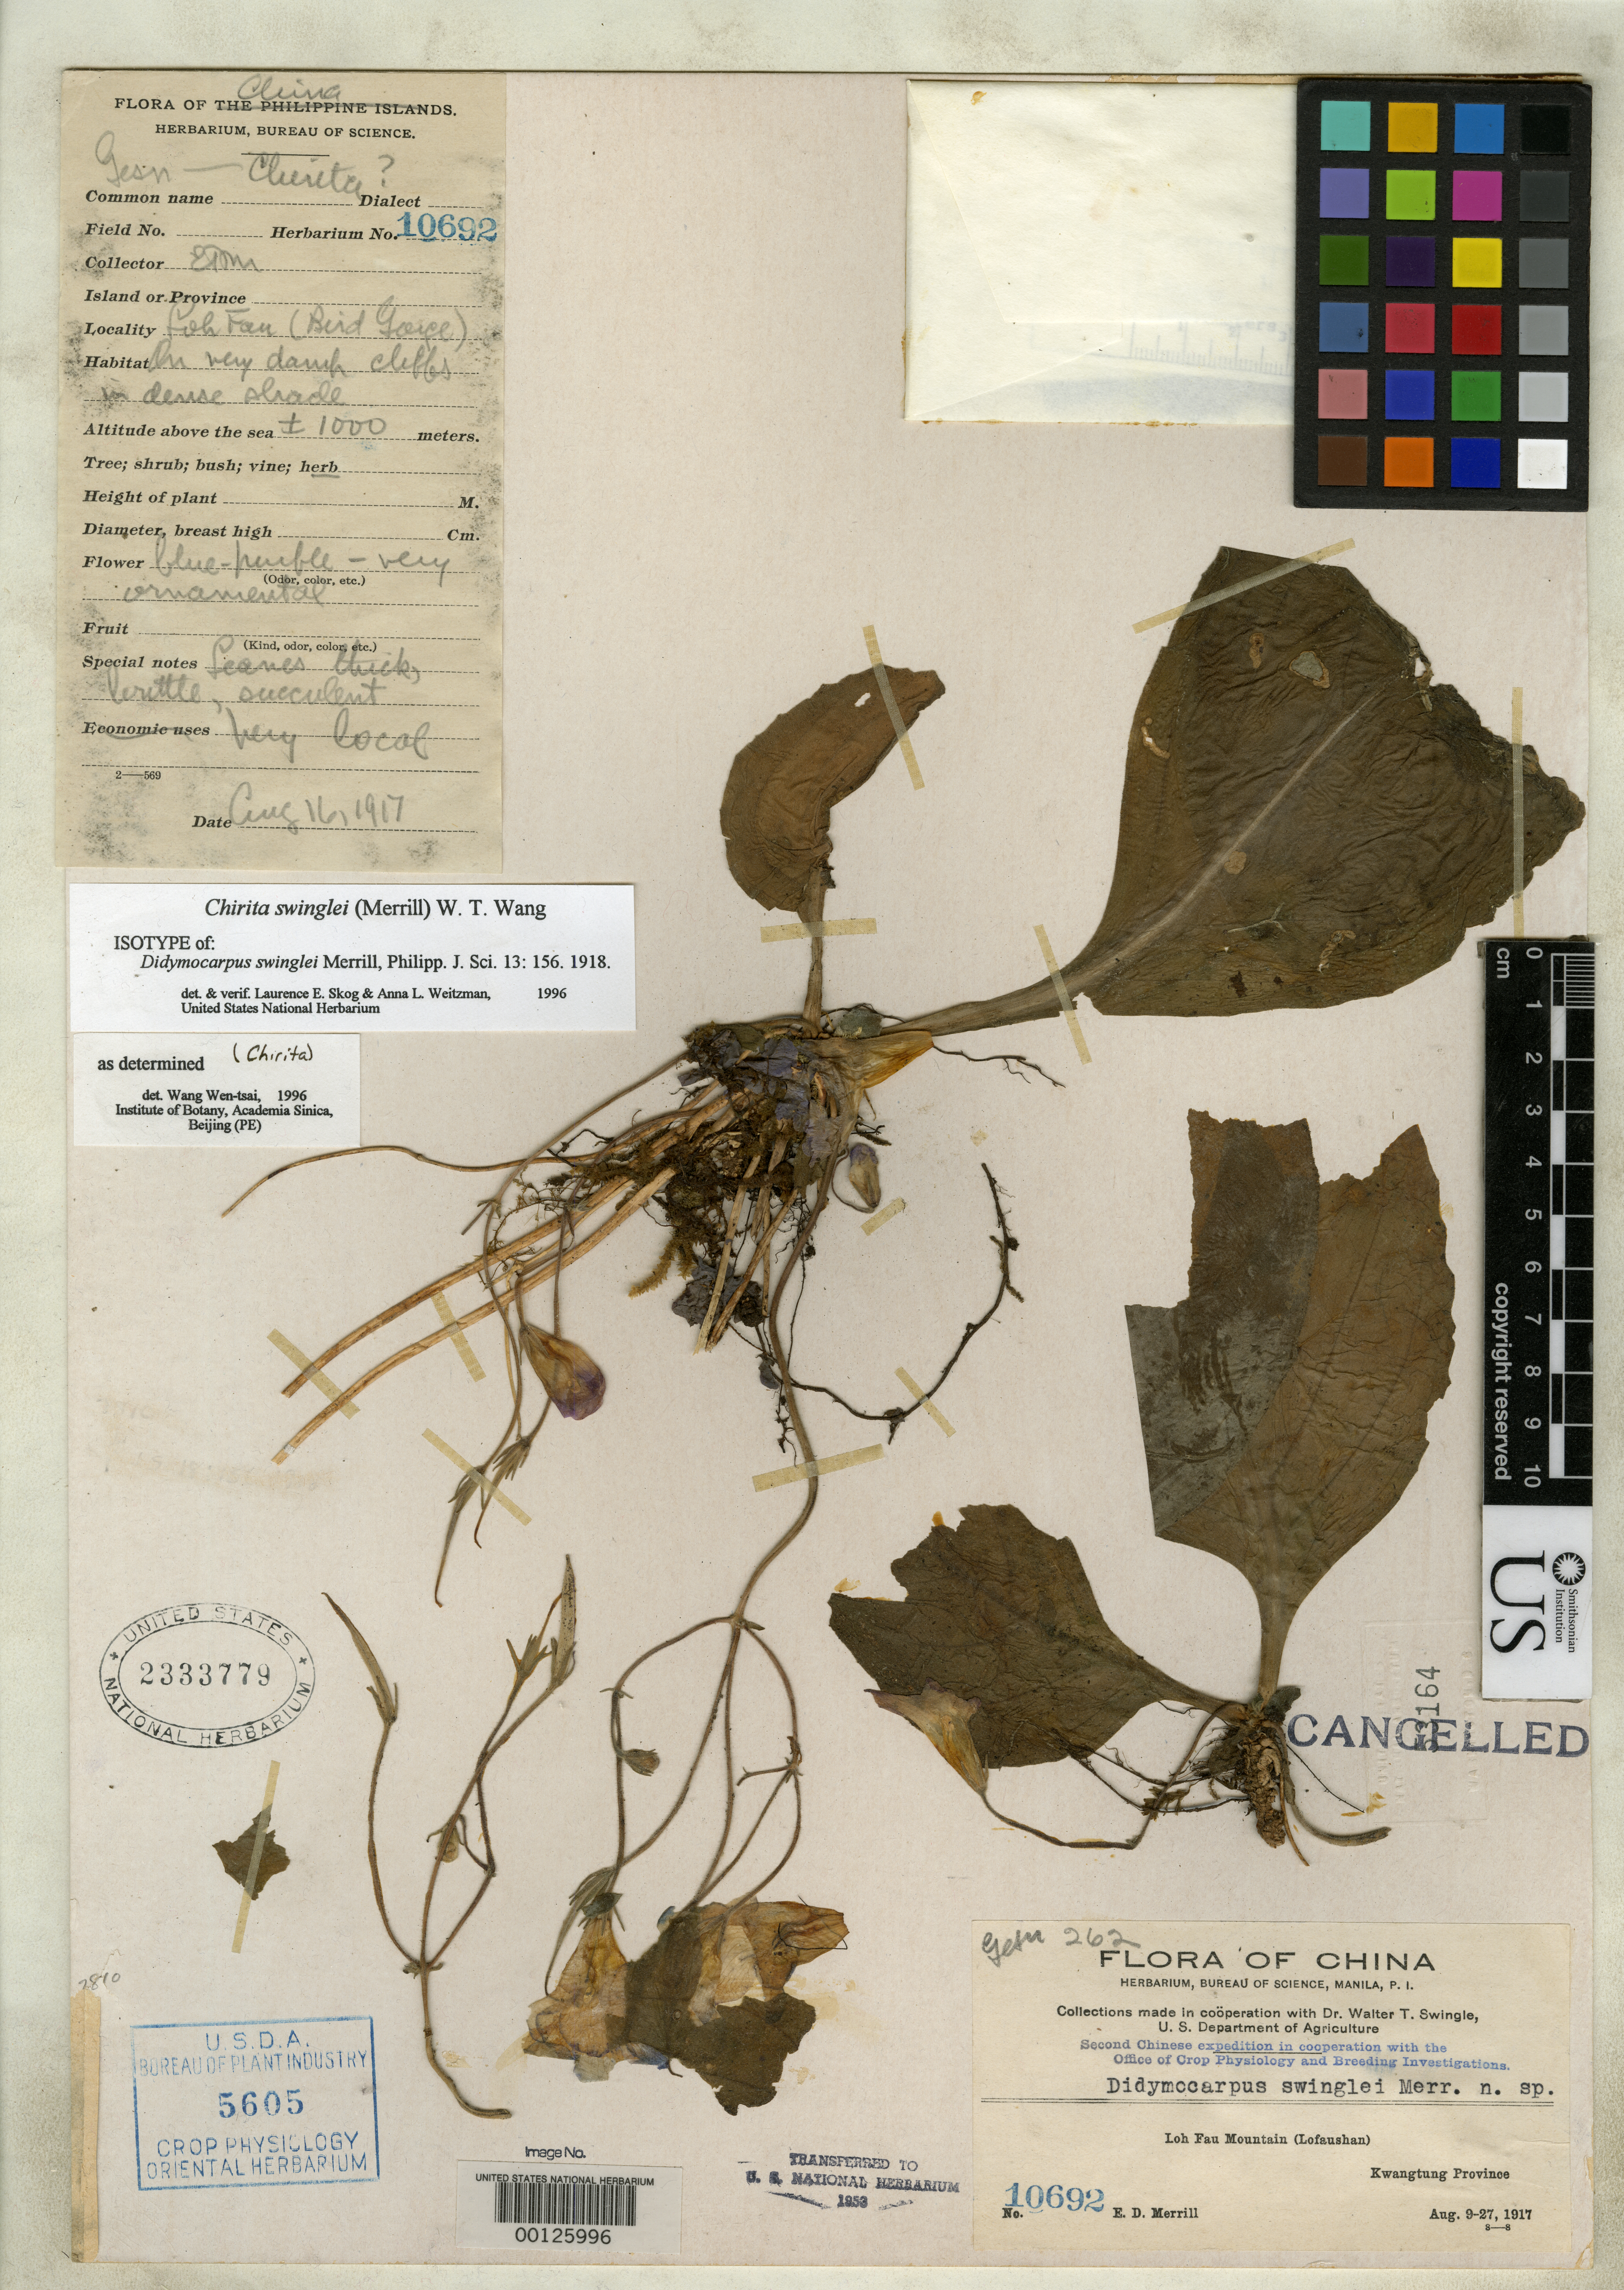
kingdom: Plantae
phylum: Tracheophyta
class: Magnoliopsida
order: Lamiales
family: Gesneriaceae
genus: Didymocarpus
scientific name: Didymocarpus swinglei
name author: Merr.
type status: Isotype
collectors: E. D. Merrill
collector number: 10692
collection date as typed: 16 Aug 1917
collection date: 1917-08-16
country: China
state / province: Guangdong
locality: Loh Fau Mtn (Lofaushan).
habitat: On very damp cliffs in dense shade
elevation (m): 1000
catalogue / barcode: US 2333779